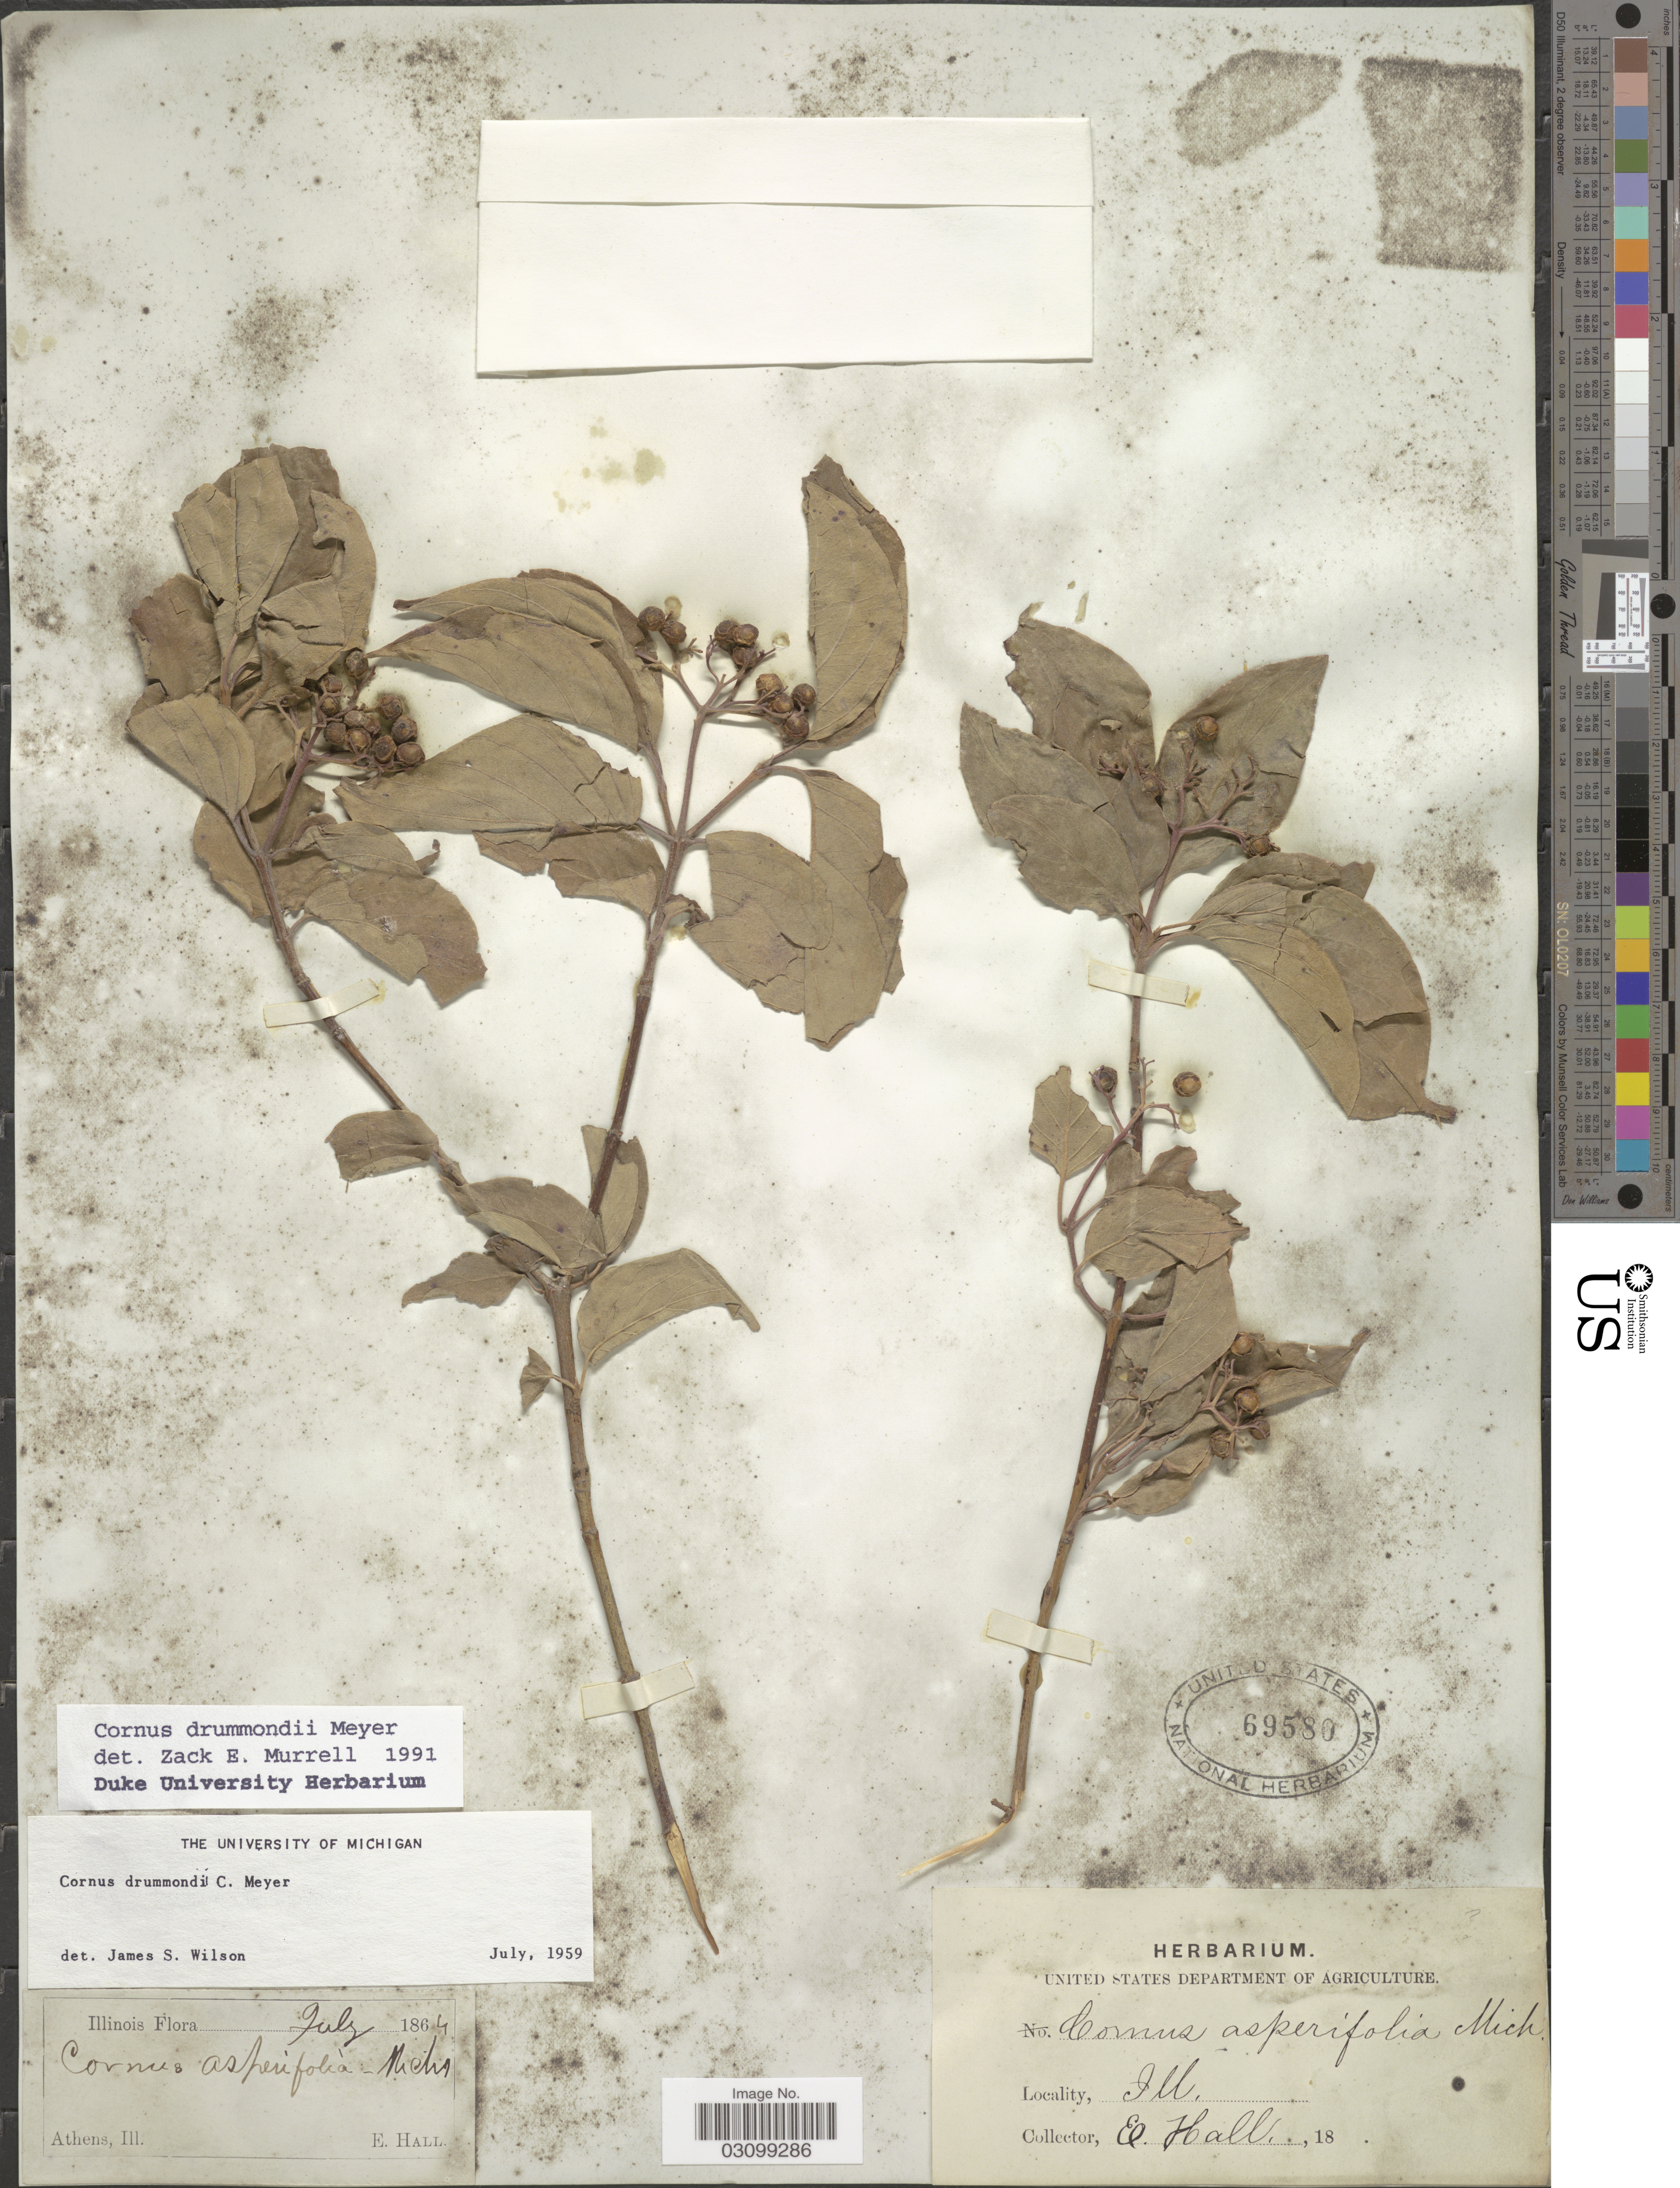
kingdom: Plantae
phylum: Tracheophyta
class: Magnoliopsida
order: Cornales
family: Cornaceae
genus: Cornus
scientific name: Cornus drummondii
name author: C.A. Mey.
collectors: E. Hall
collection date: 1864-07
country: United States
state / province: Illinois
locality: Athens.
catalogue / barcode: US 69580